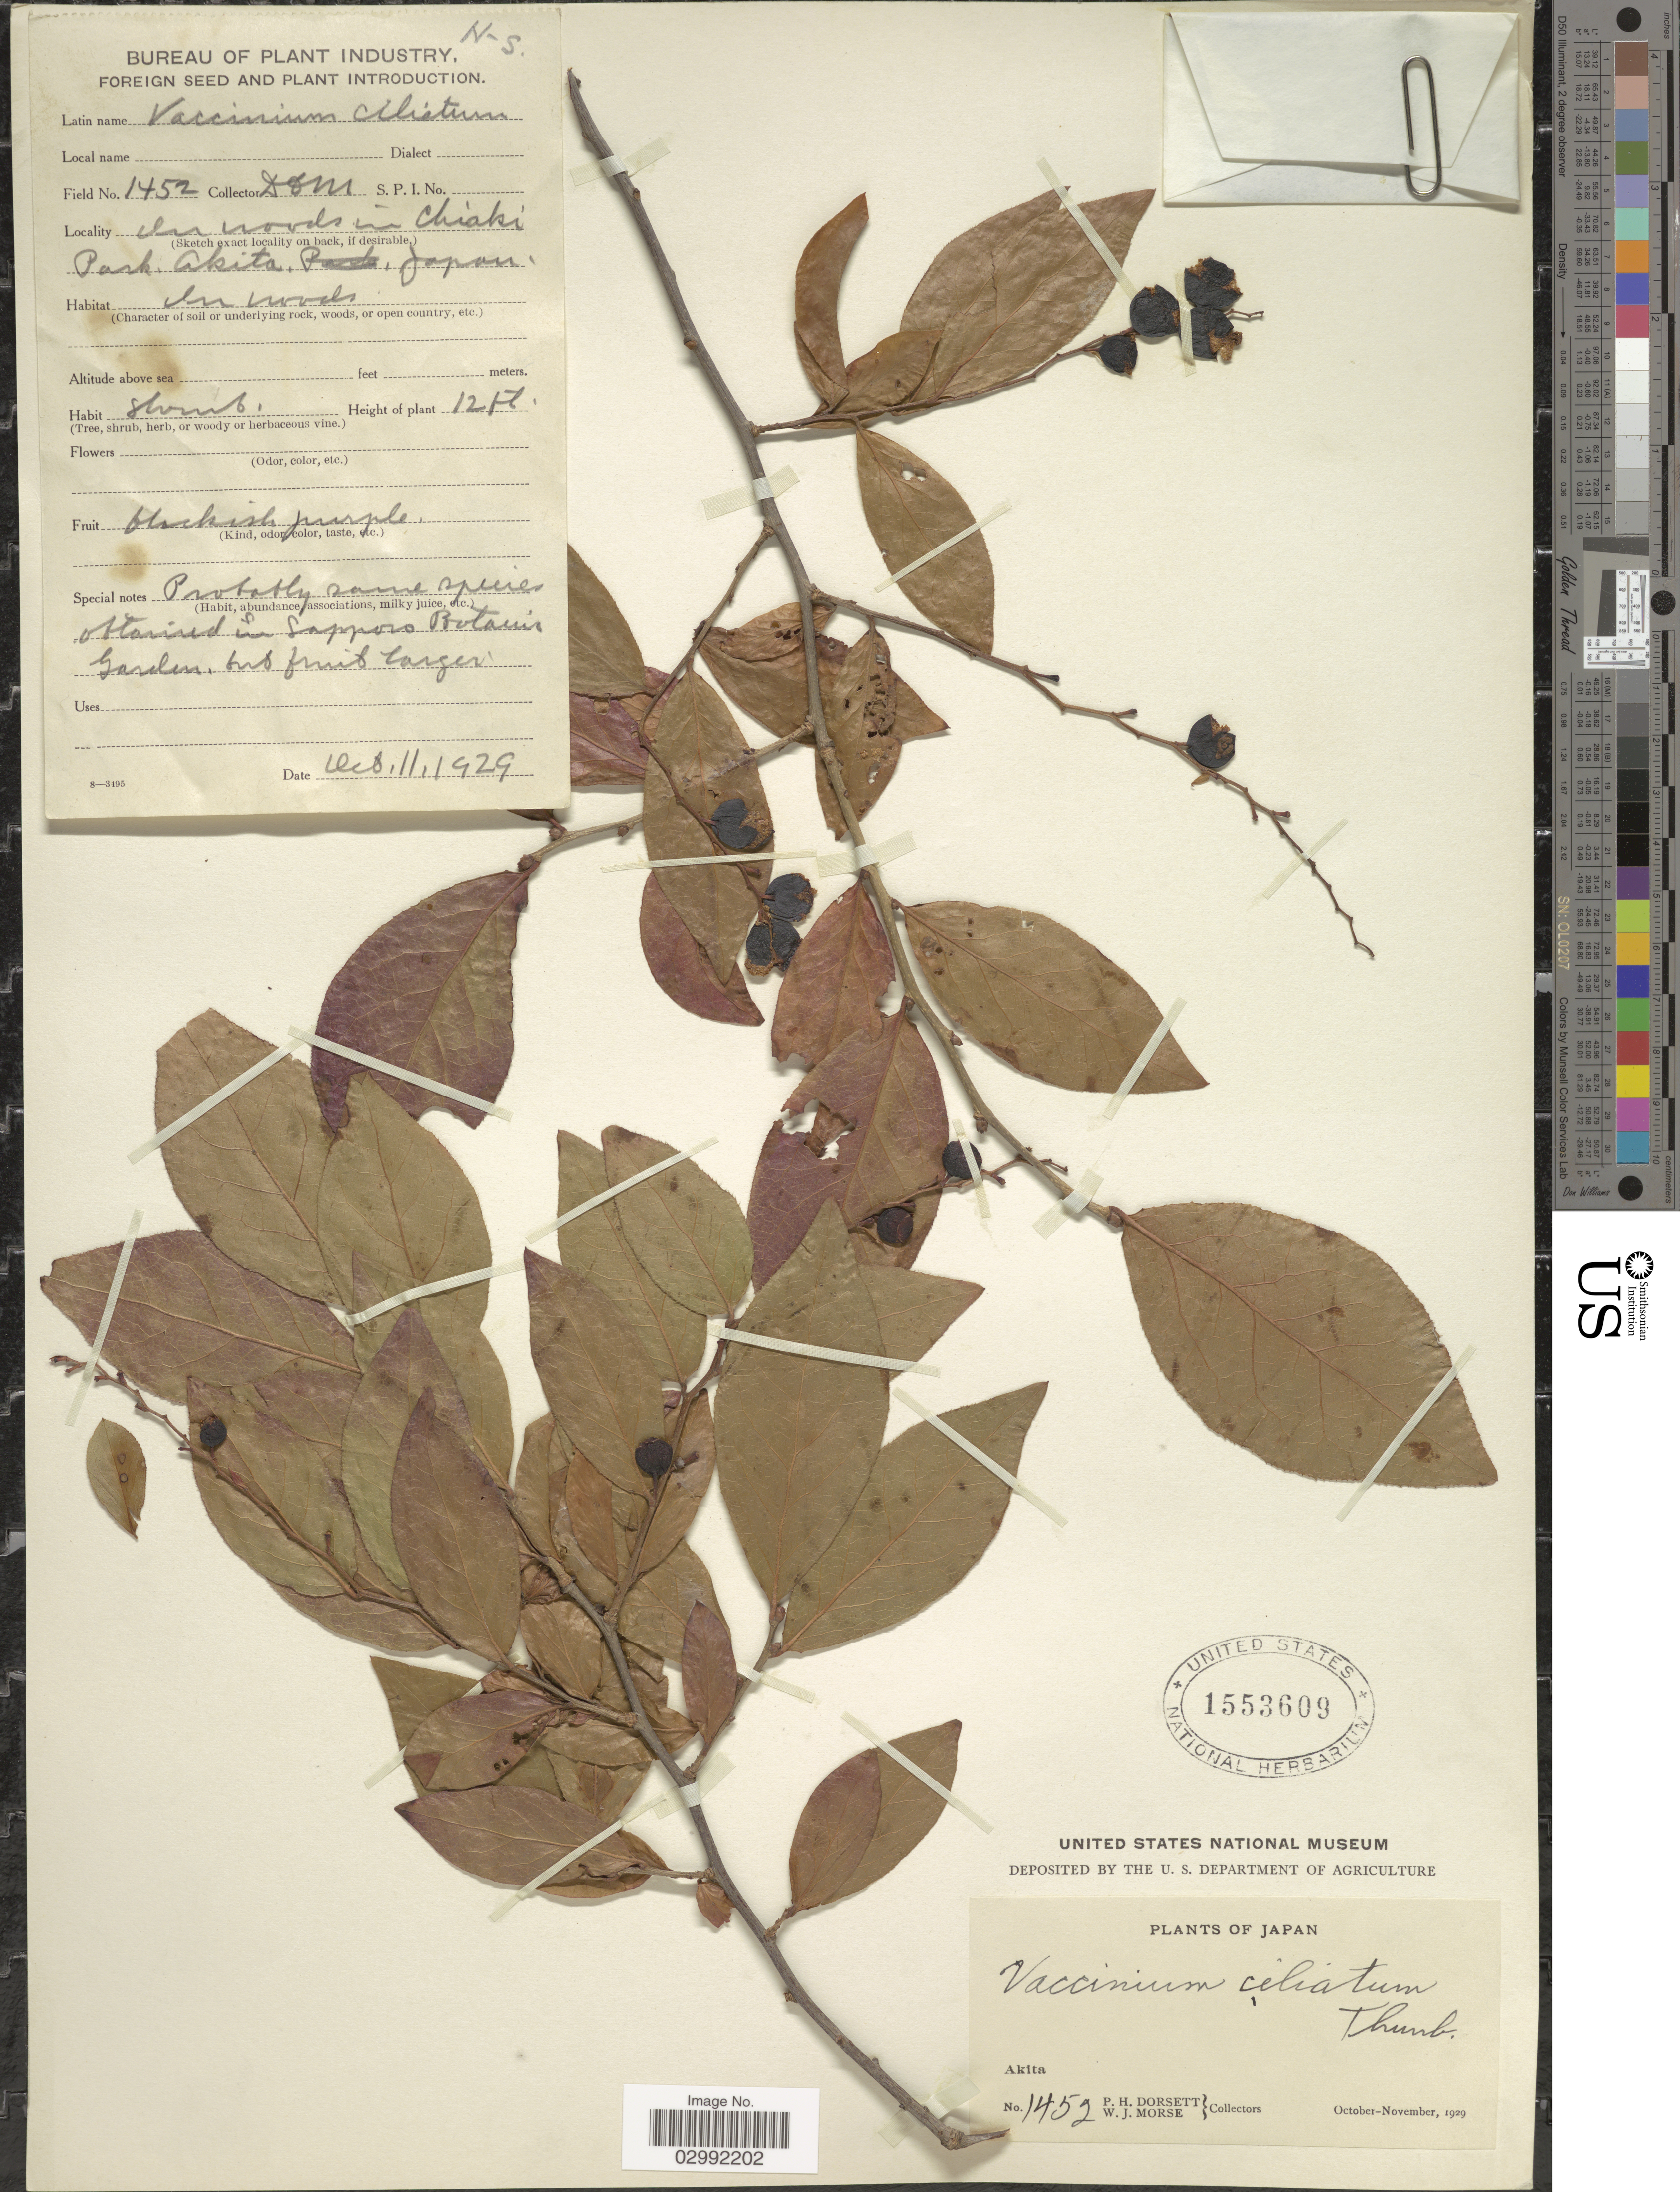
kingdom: Plantae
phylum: Tracheophyta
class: Magnoliopsida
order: Ericales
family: Ericaceae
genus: Vaccinium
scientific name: Vaccinium oldhamii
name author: Miq.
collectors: P. H. Dorsett & W. J. Morse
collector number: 1452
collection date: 1929-10-11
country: Japan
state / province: Akita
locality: In woods in Chiaki Park.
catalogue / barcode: US 1553609